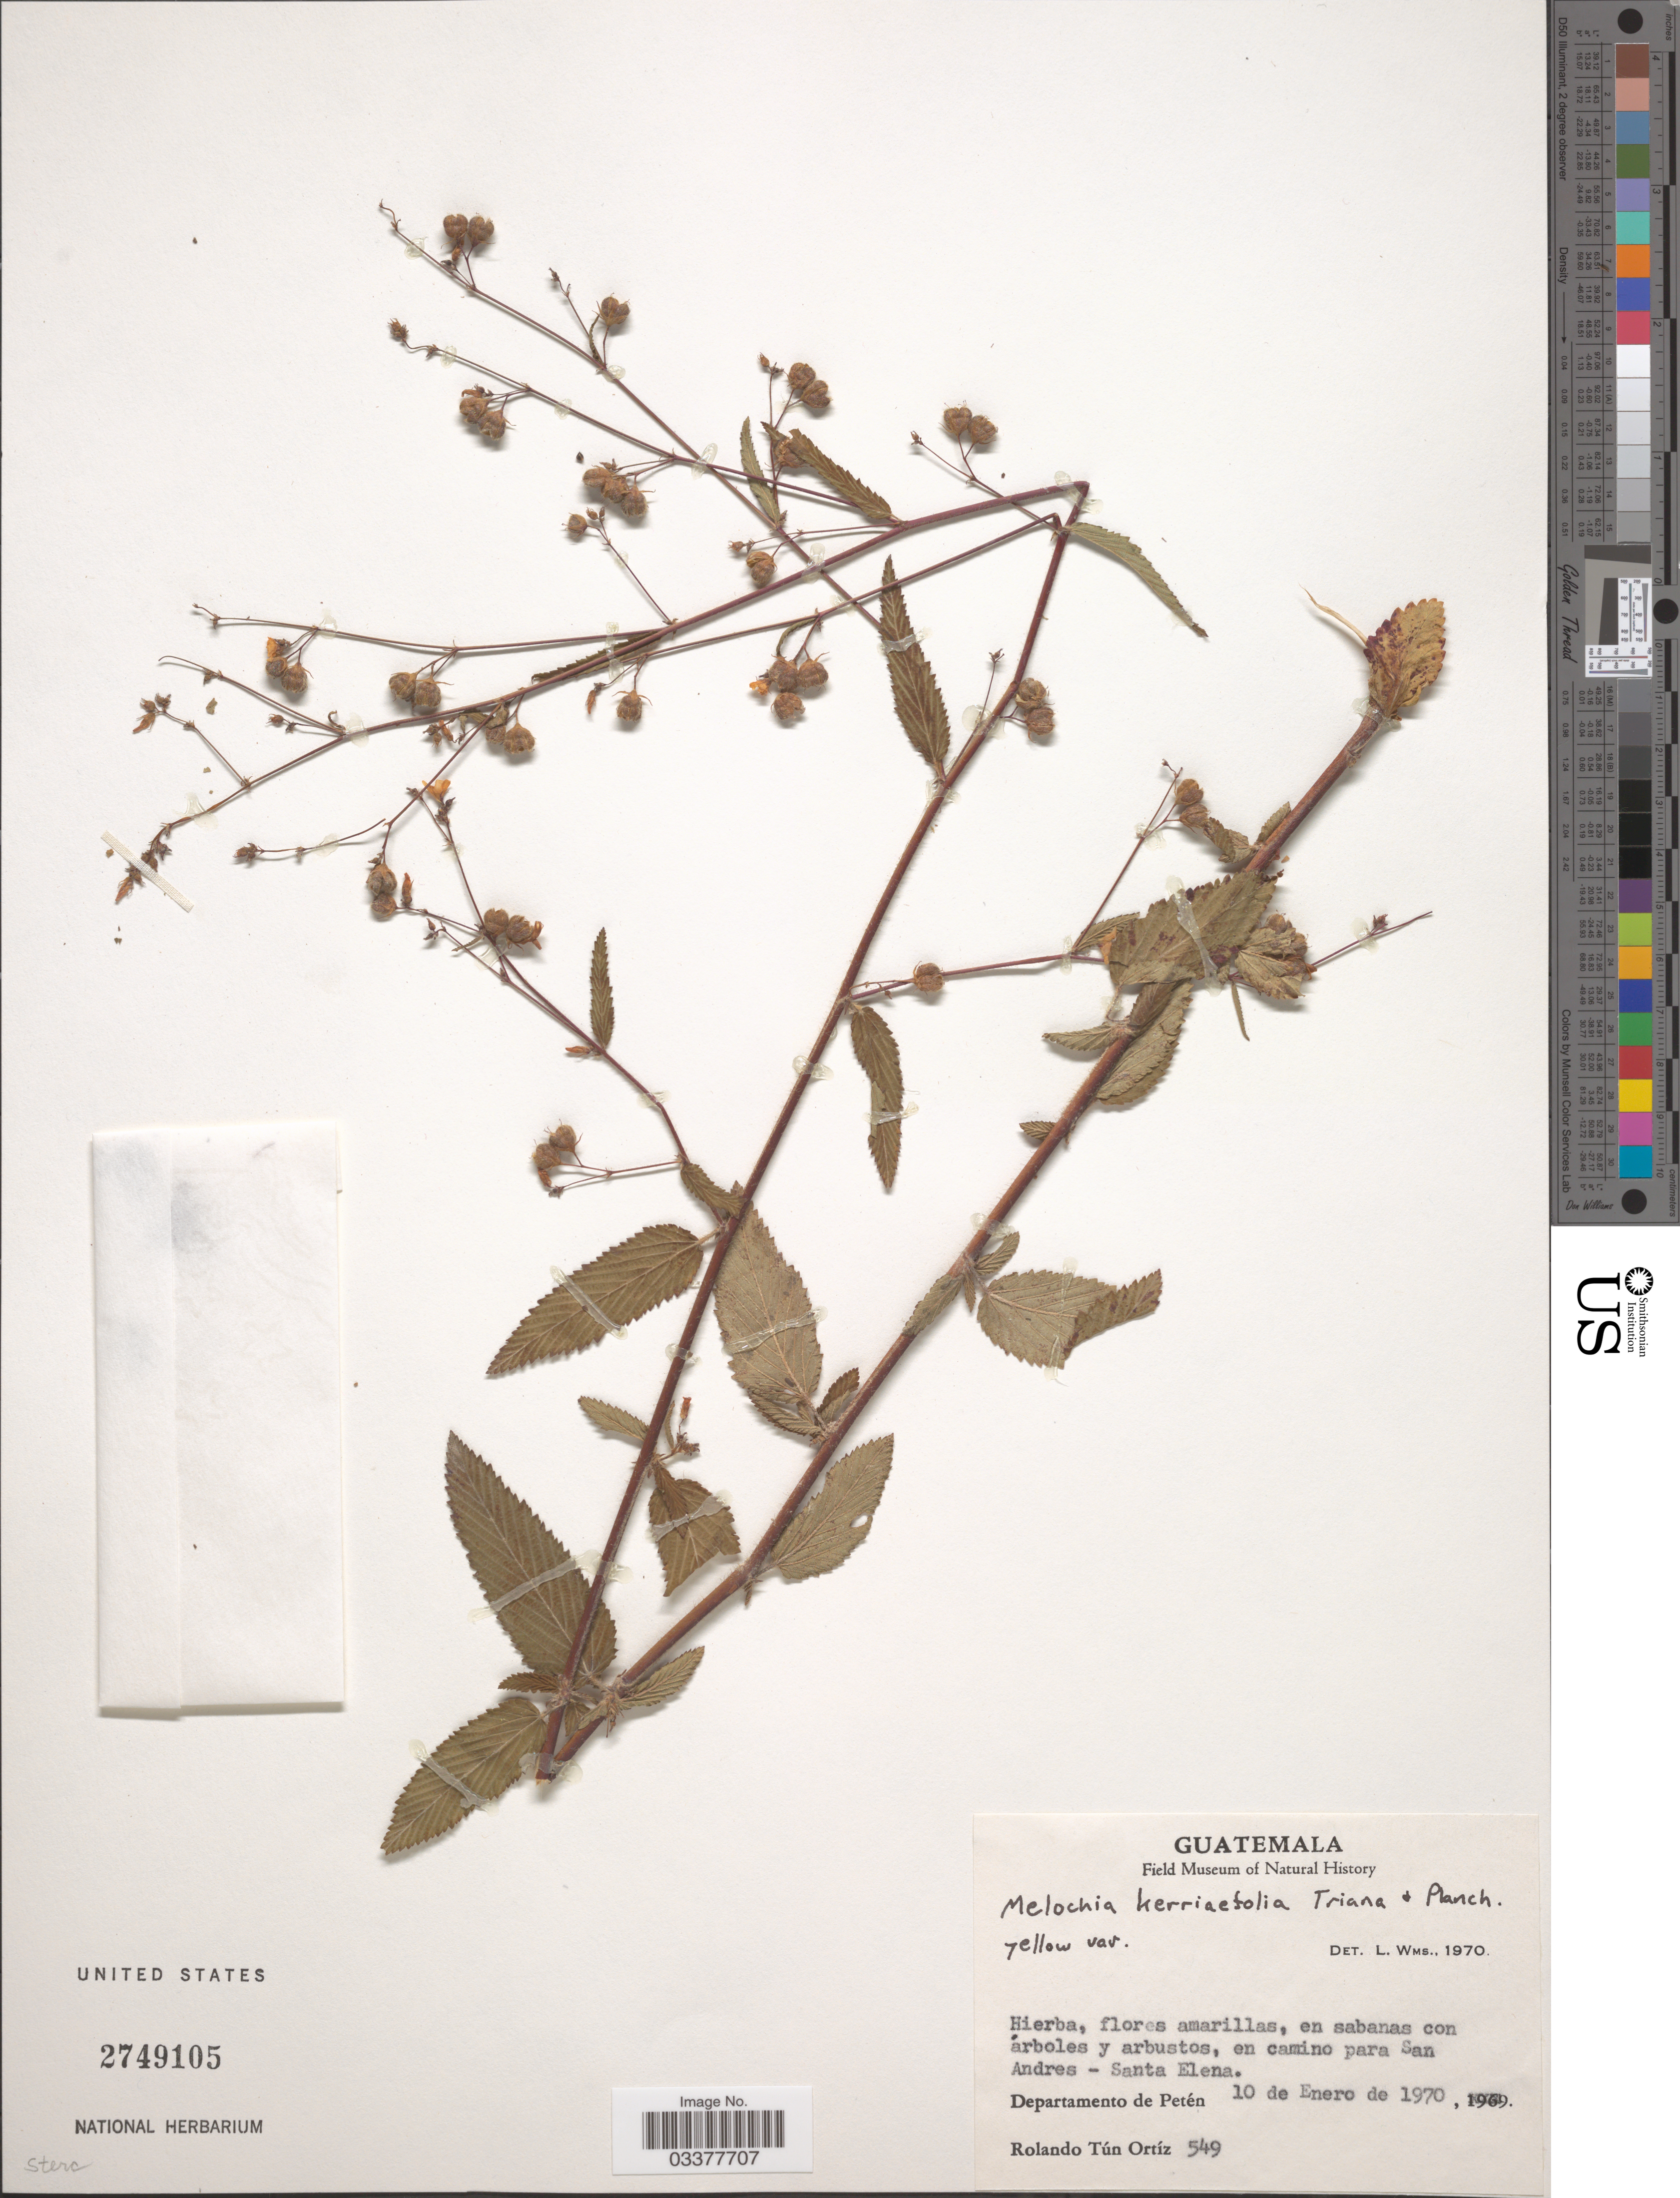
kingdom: Plantae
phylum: Tracheophyta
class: Magnoliopsida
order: Malvales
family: Malvaceae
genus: Melochia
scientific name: Melochia kerriifolia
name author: Triana & Planch.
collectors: R. T. Ortíz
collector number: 549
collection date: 1970-01-10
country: Guatemala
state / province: El Petén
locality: En camino para San Andres - Santa Elena. Departamento de Petén.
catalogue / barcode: US 2749105